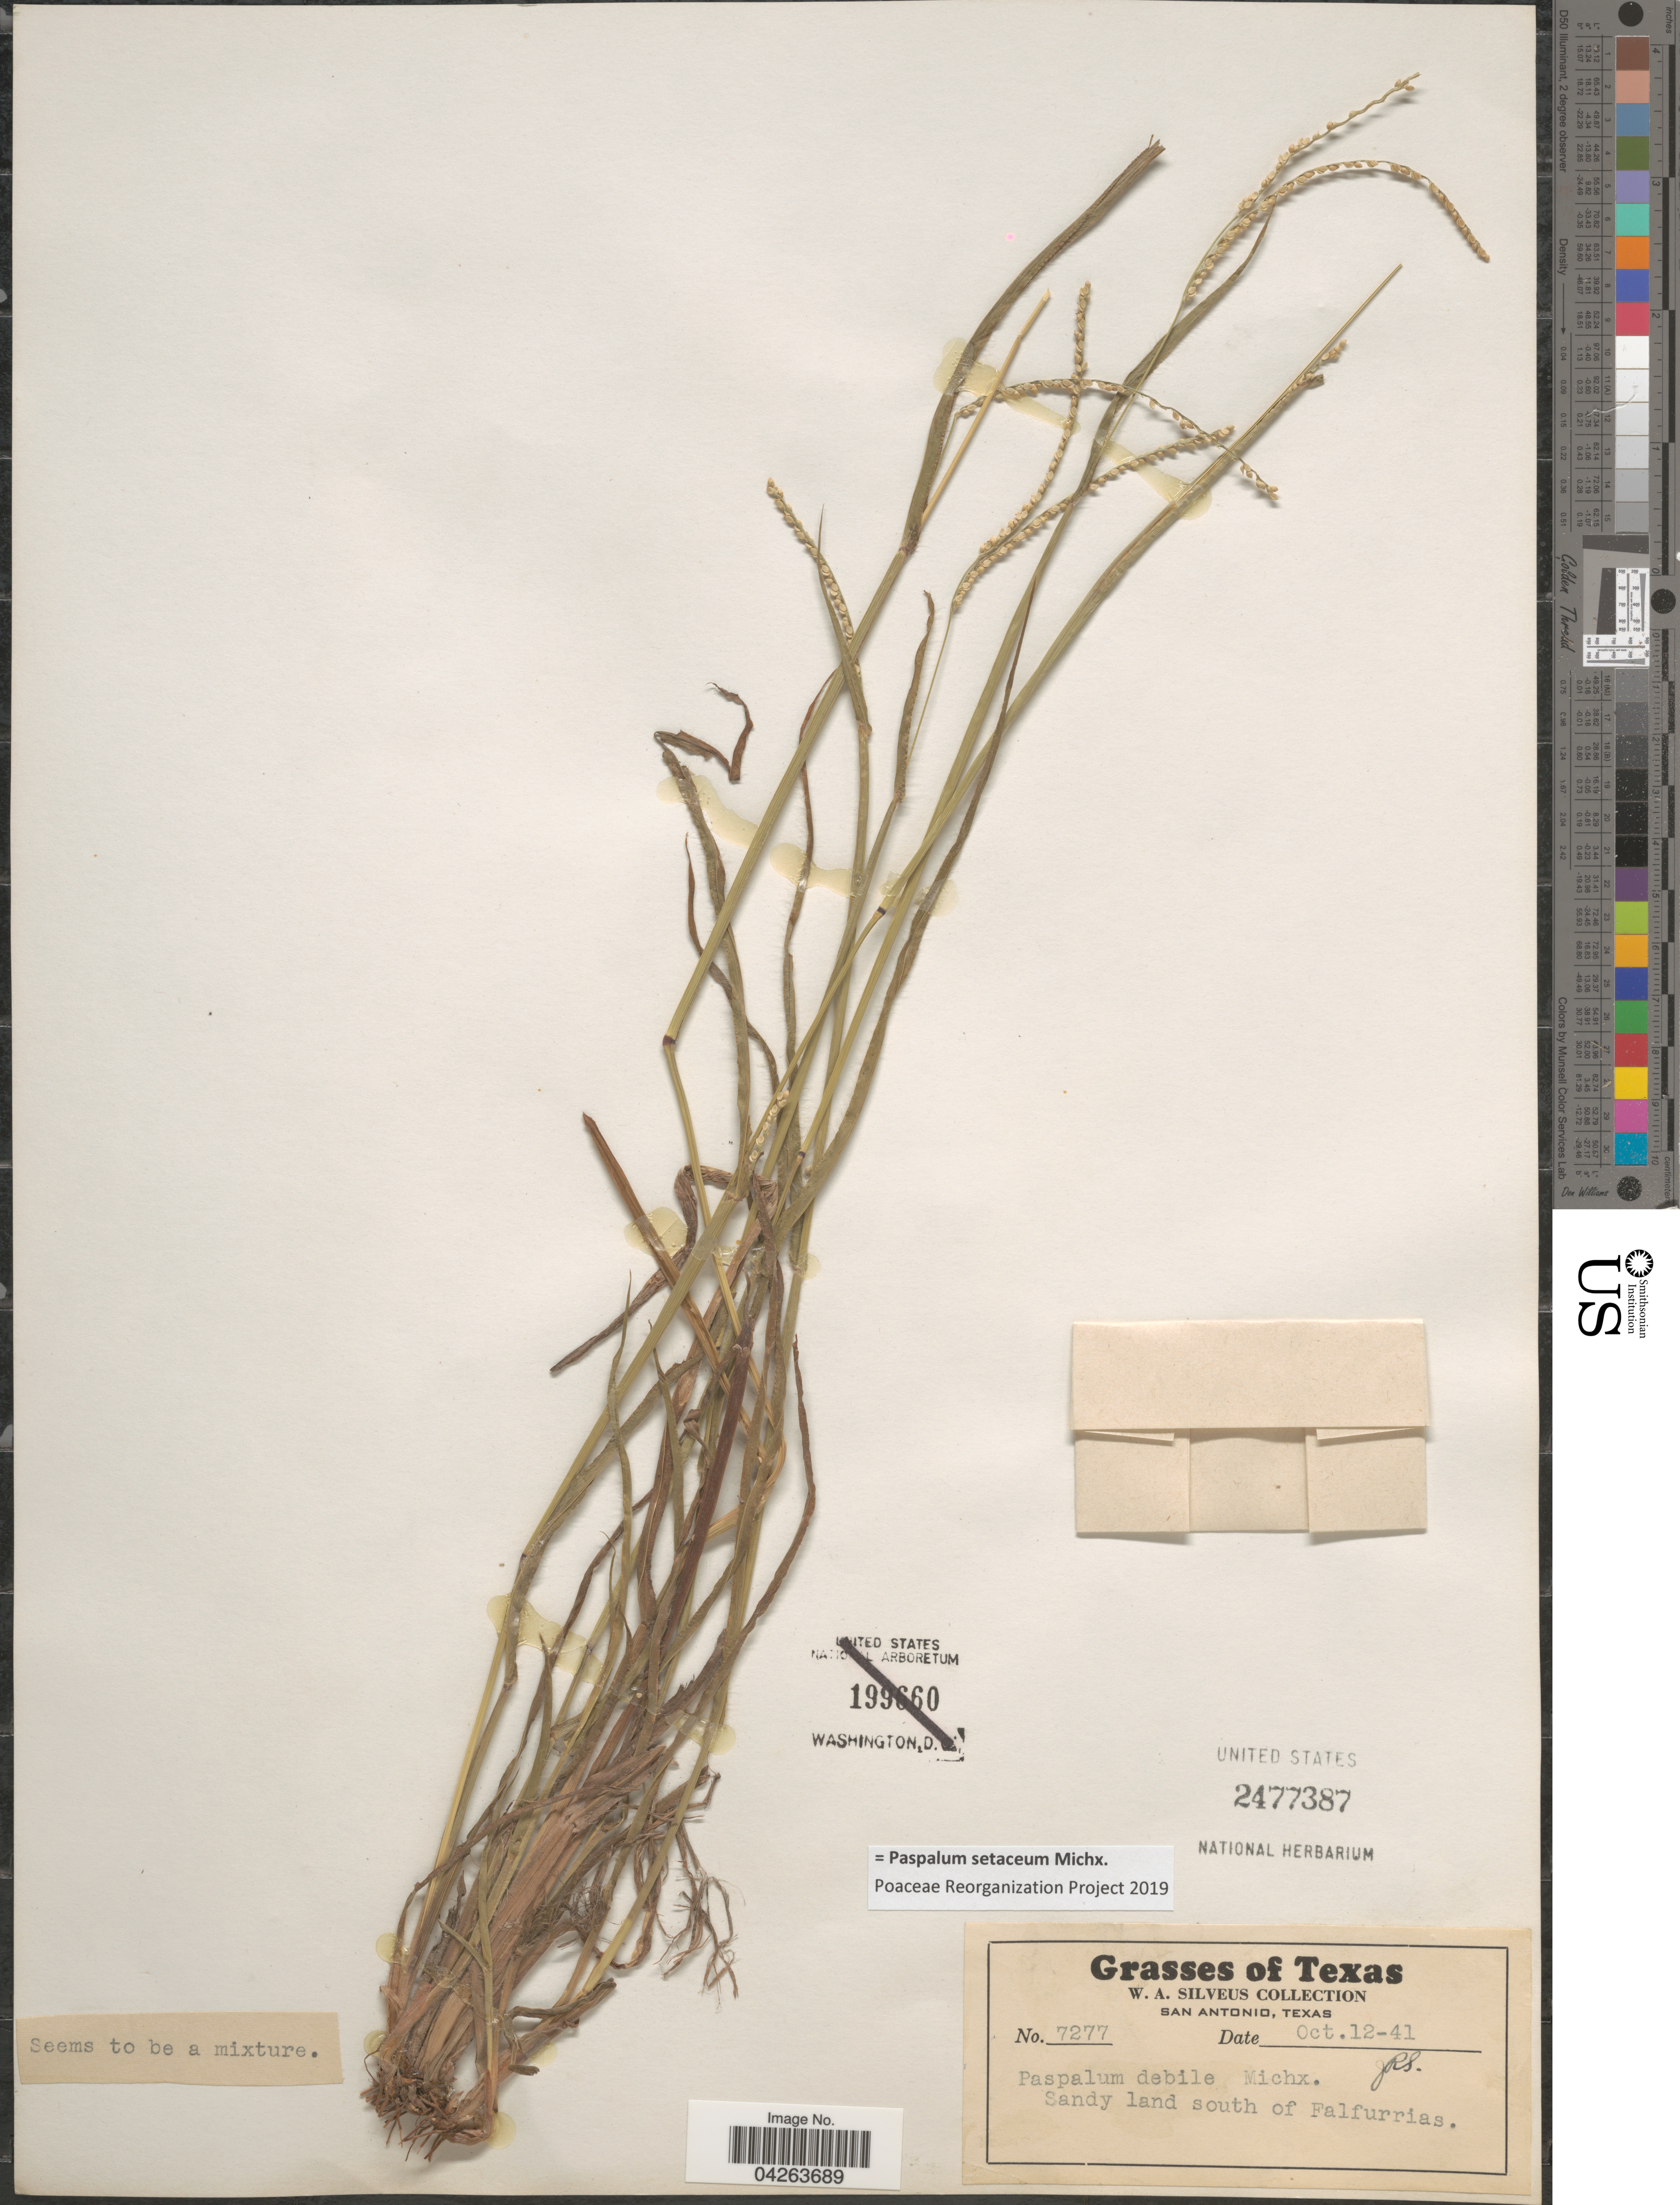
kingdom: Plantae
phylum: Tracheophyta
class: Liliopsida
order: Poales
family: Poaceae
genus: Paspalum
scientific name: Paspalum setaceum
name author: Michx.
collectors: W. Silveus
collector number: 7277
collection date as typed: Transcribed d/m/y: 12/10/41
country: United States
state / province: Texas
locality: Sandy land south of Falfurrias.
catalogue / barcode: US 2477387